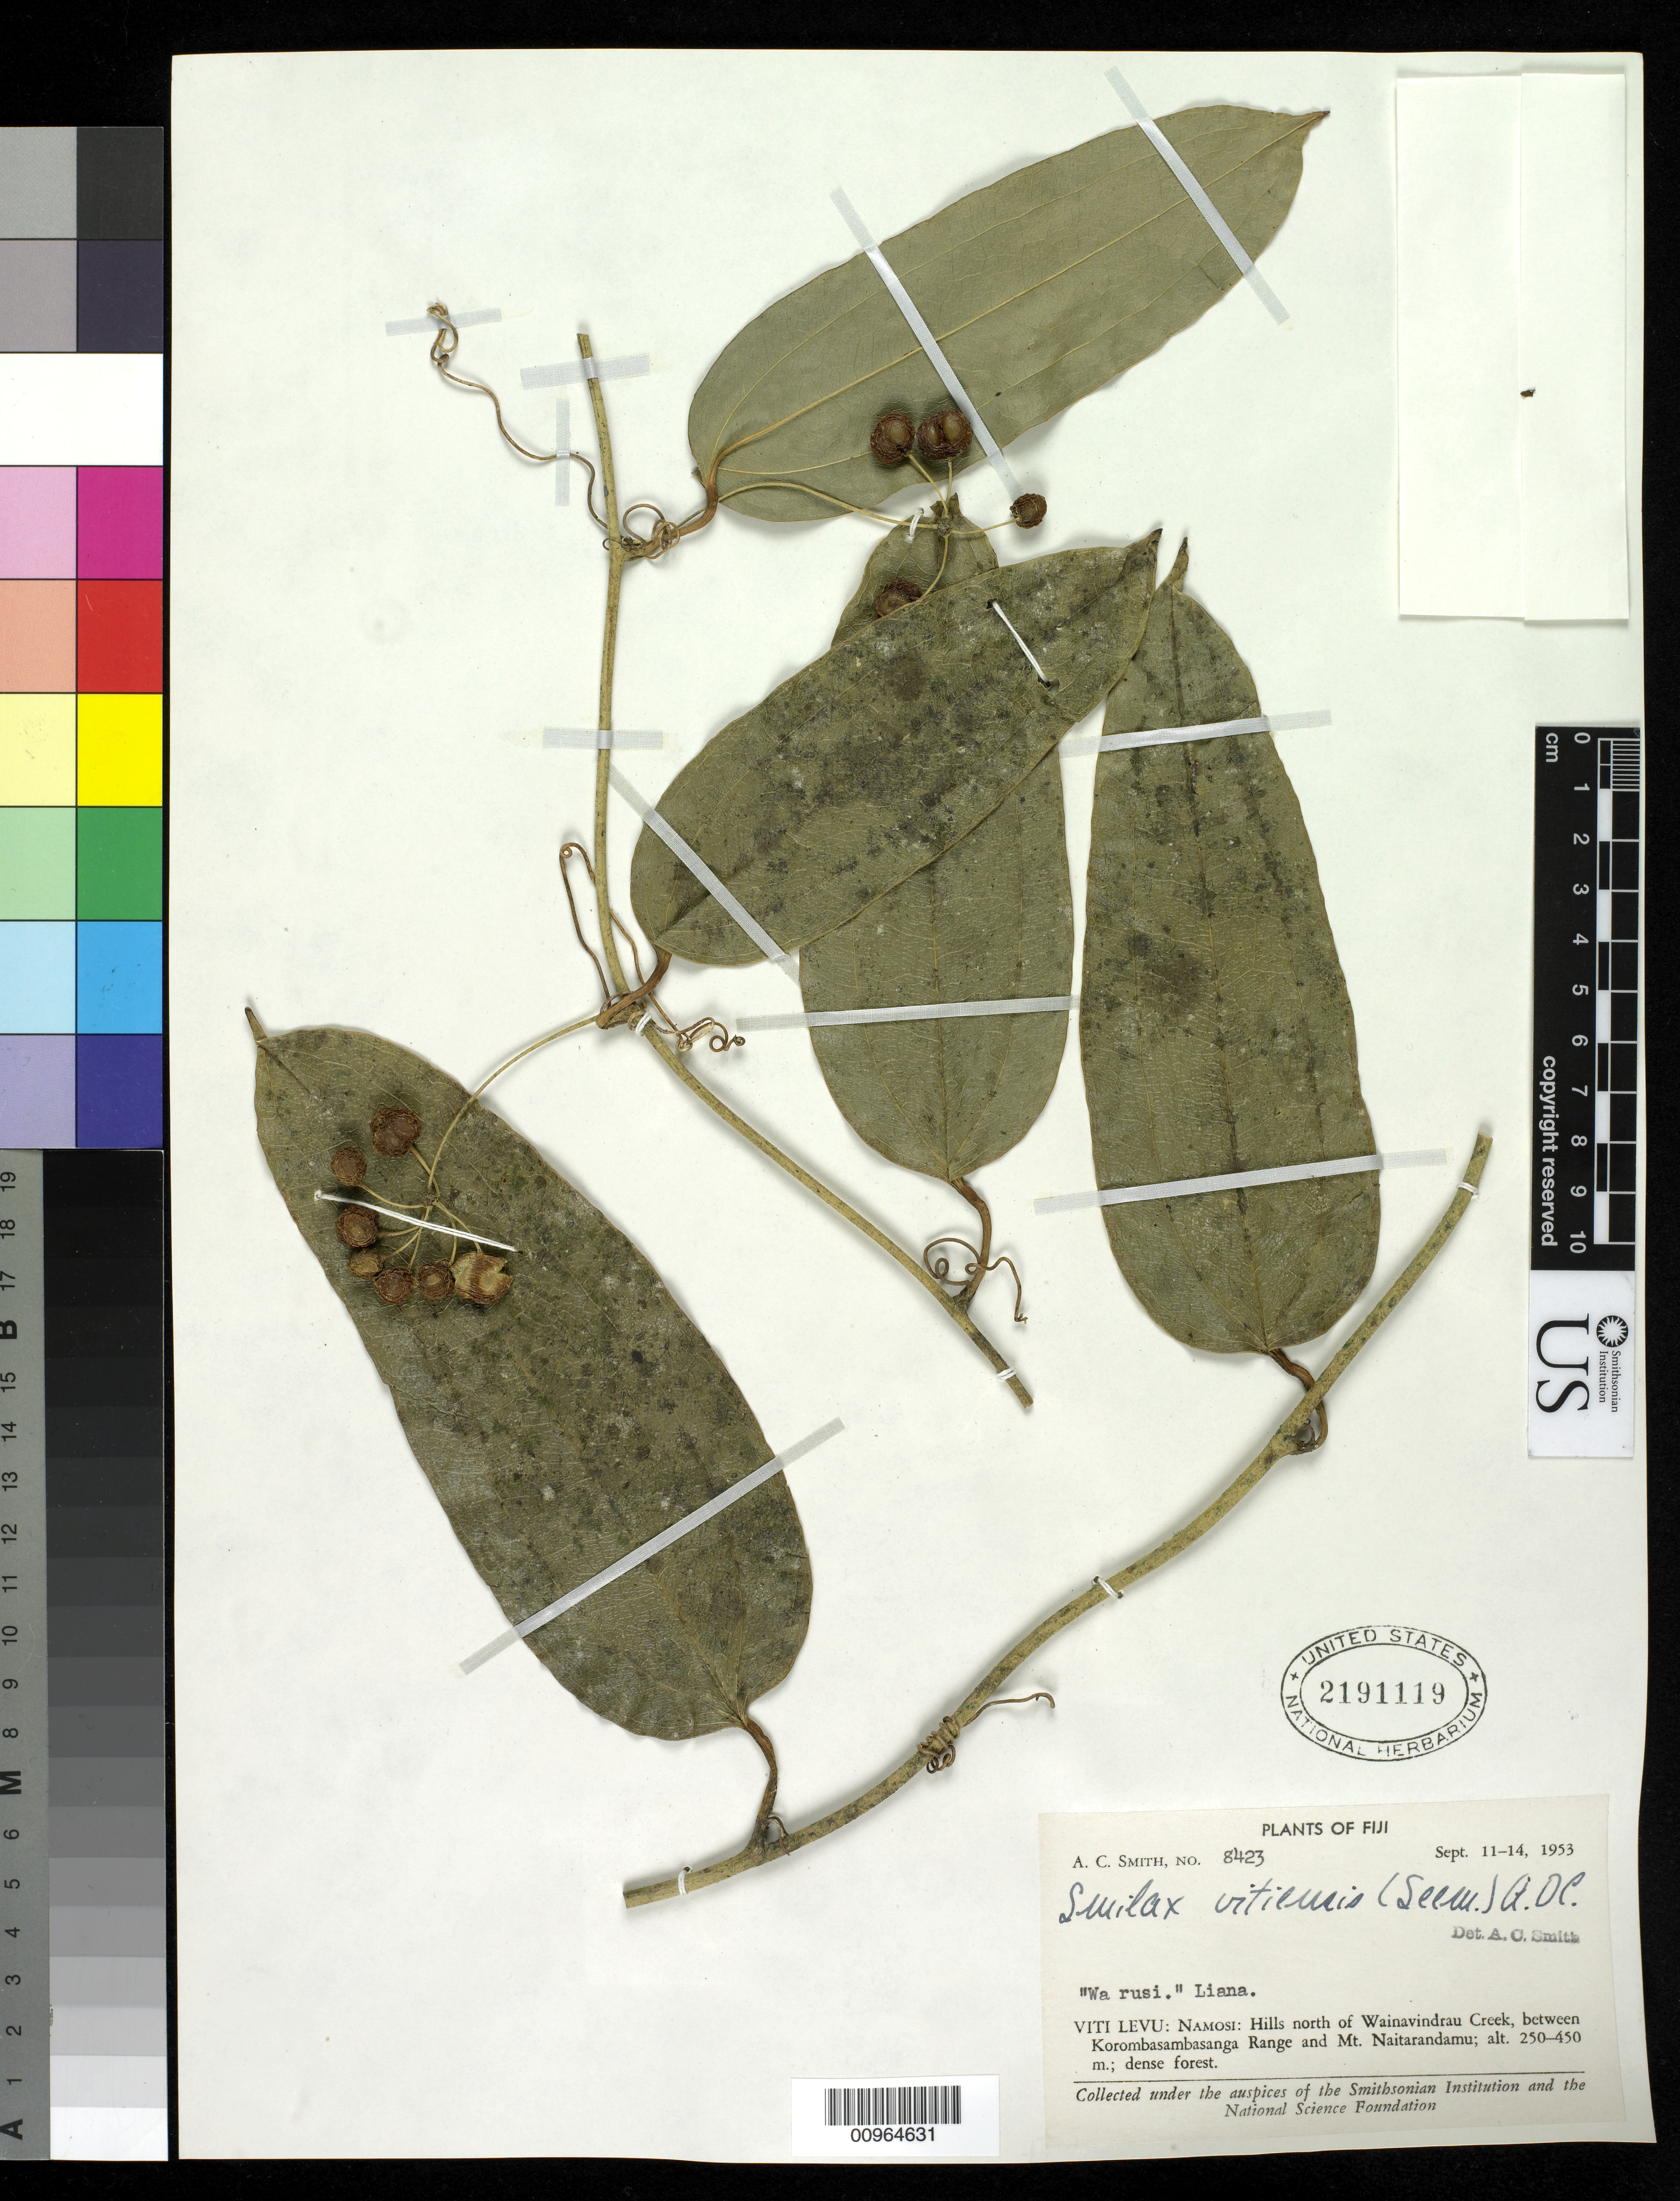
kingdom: Plantae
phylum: Tracheophyta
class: Liliopsida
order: Liliales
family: Smilacaceae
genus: Smilax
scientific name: Smilax vitiensis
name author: (Seem.) A. DC.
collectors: C. A. Smith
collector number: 8423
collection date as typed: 11 Sep 1953 to 14 Sep 1953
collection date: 1953-09-11/1953-09-14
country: Fiji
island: Viti Levu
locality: Namosi: Hills north of Wainavindrau Creek, between Korombasambasanga Range and Mt. Naitarandamu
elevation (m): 250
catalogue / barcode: US 2191119